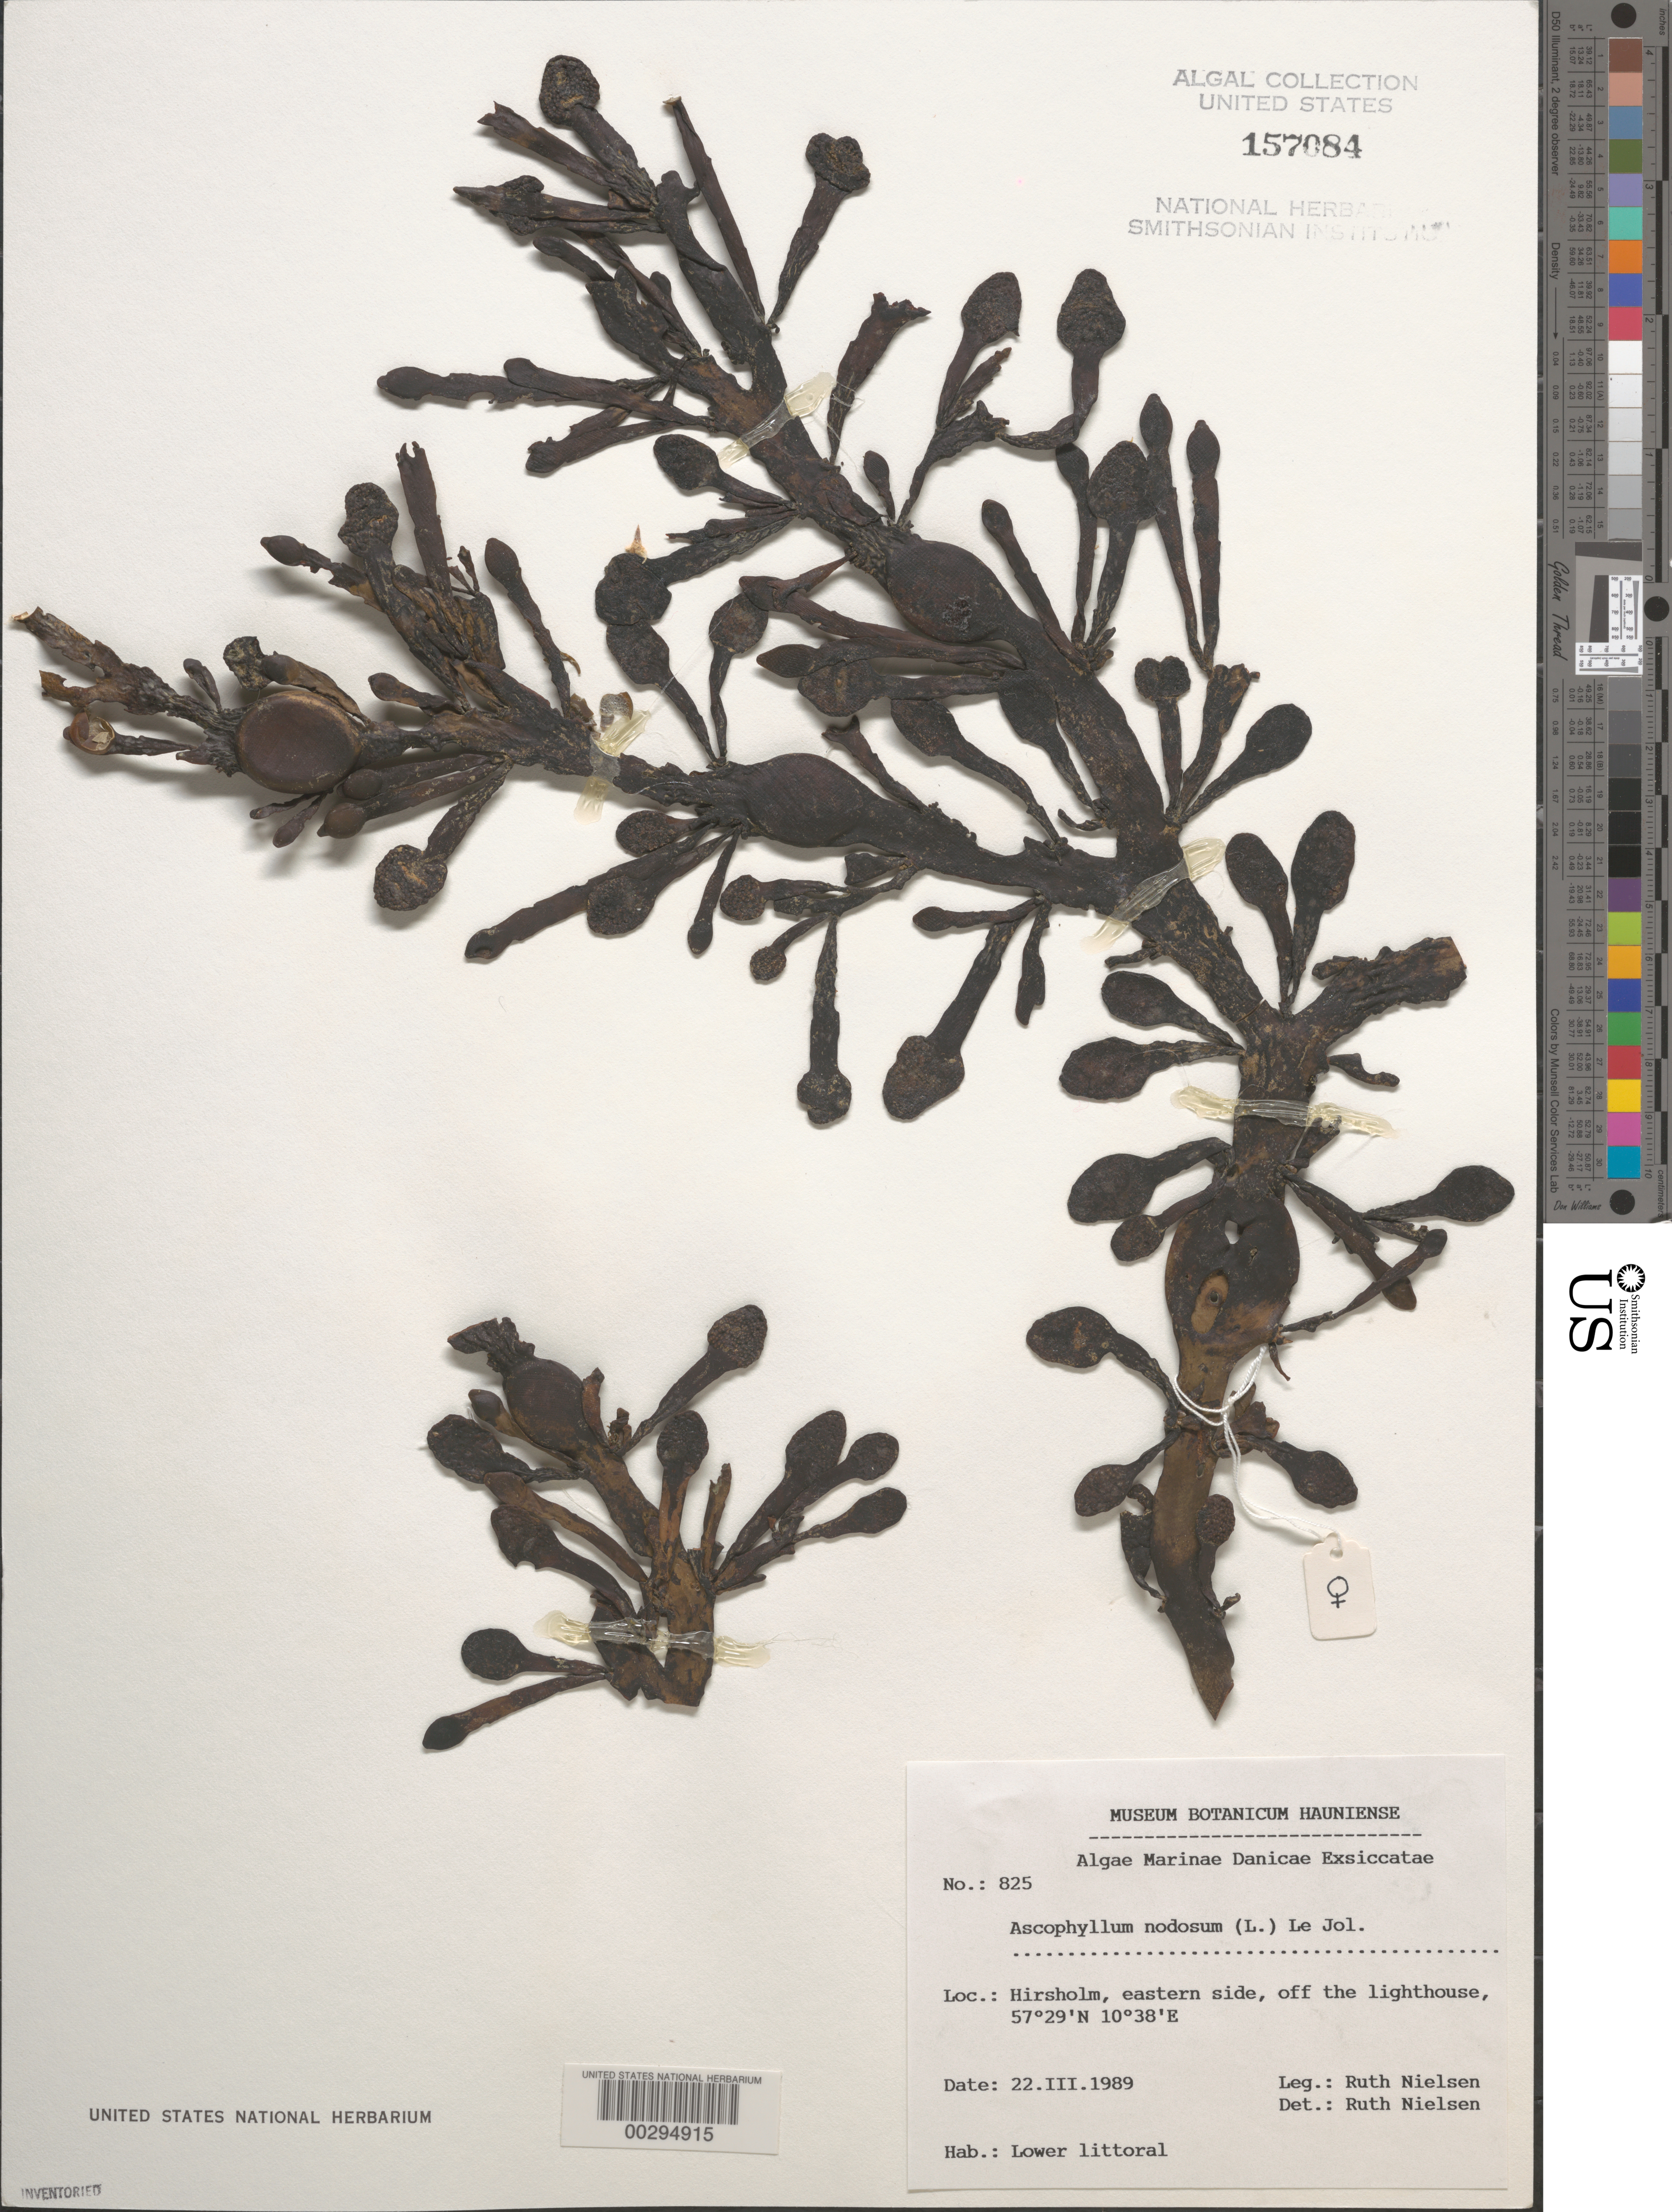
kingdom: Chromista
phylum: Ochrophyta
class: Phaeophyceae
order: Fucales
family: Fucaceae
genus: Ascophyllum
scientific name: Ascophyllum nodosum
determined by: Nielsen, R.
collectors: R. Nielsen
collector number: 825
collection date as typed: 22 Mar 1989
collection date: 1989-03-22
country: Denmark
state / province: Nordjylland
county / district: Frederikshavn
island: Hirsholm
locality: Eastern side of island, off lighthouse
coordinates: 57 29'N, 10 38'E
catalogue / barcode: US 157084